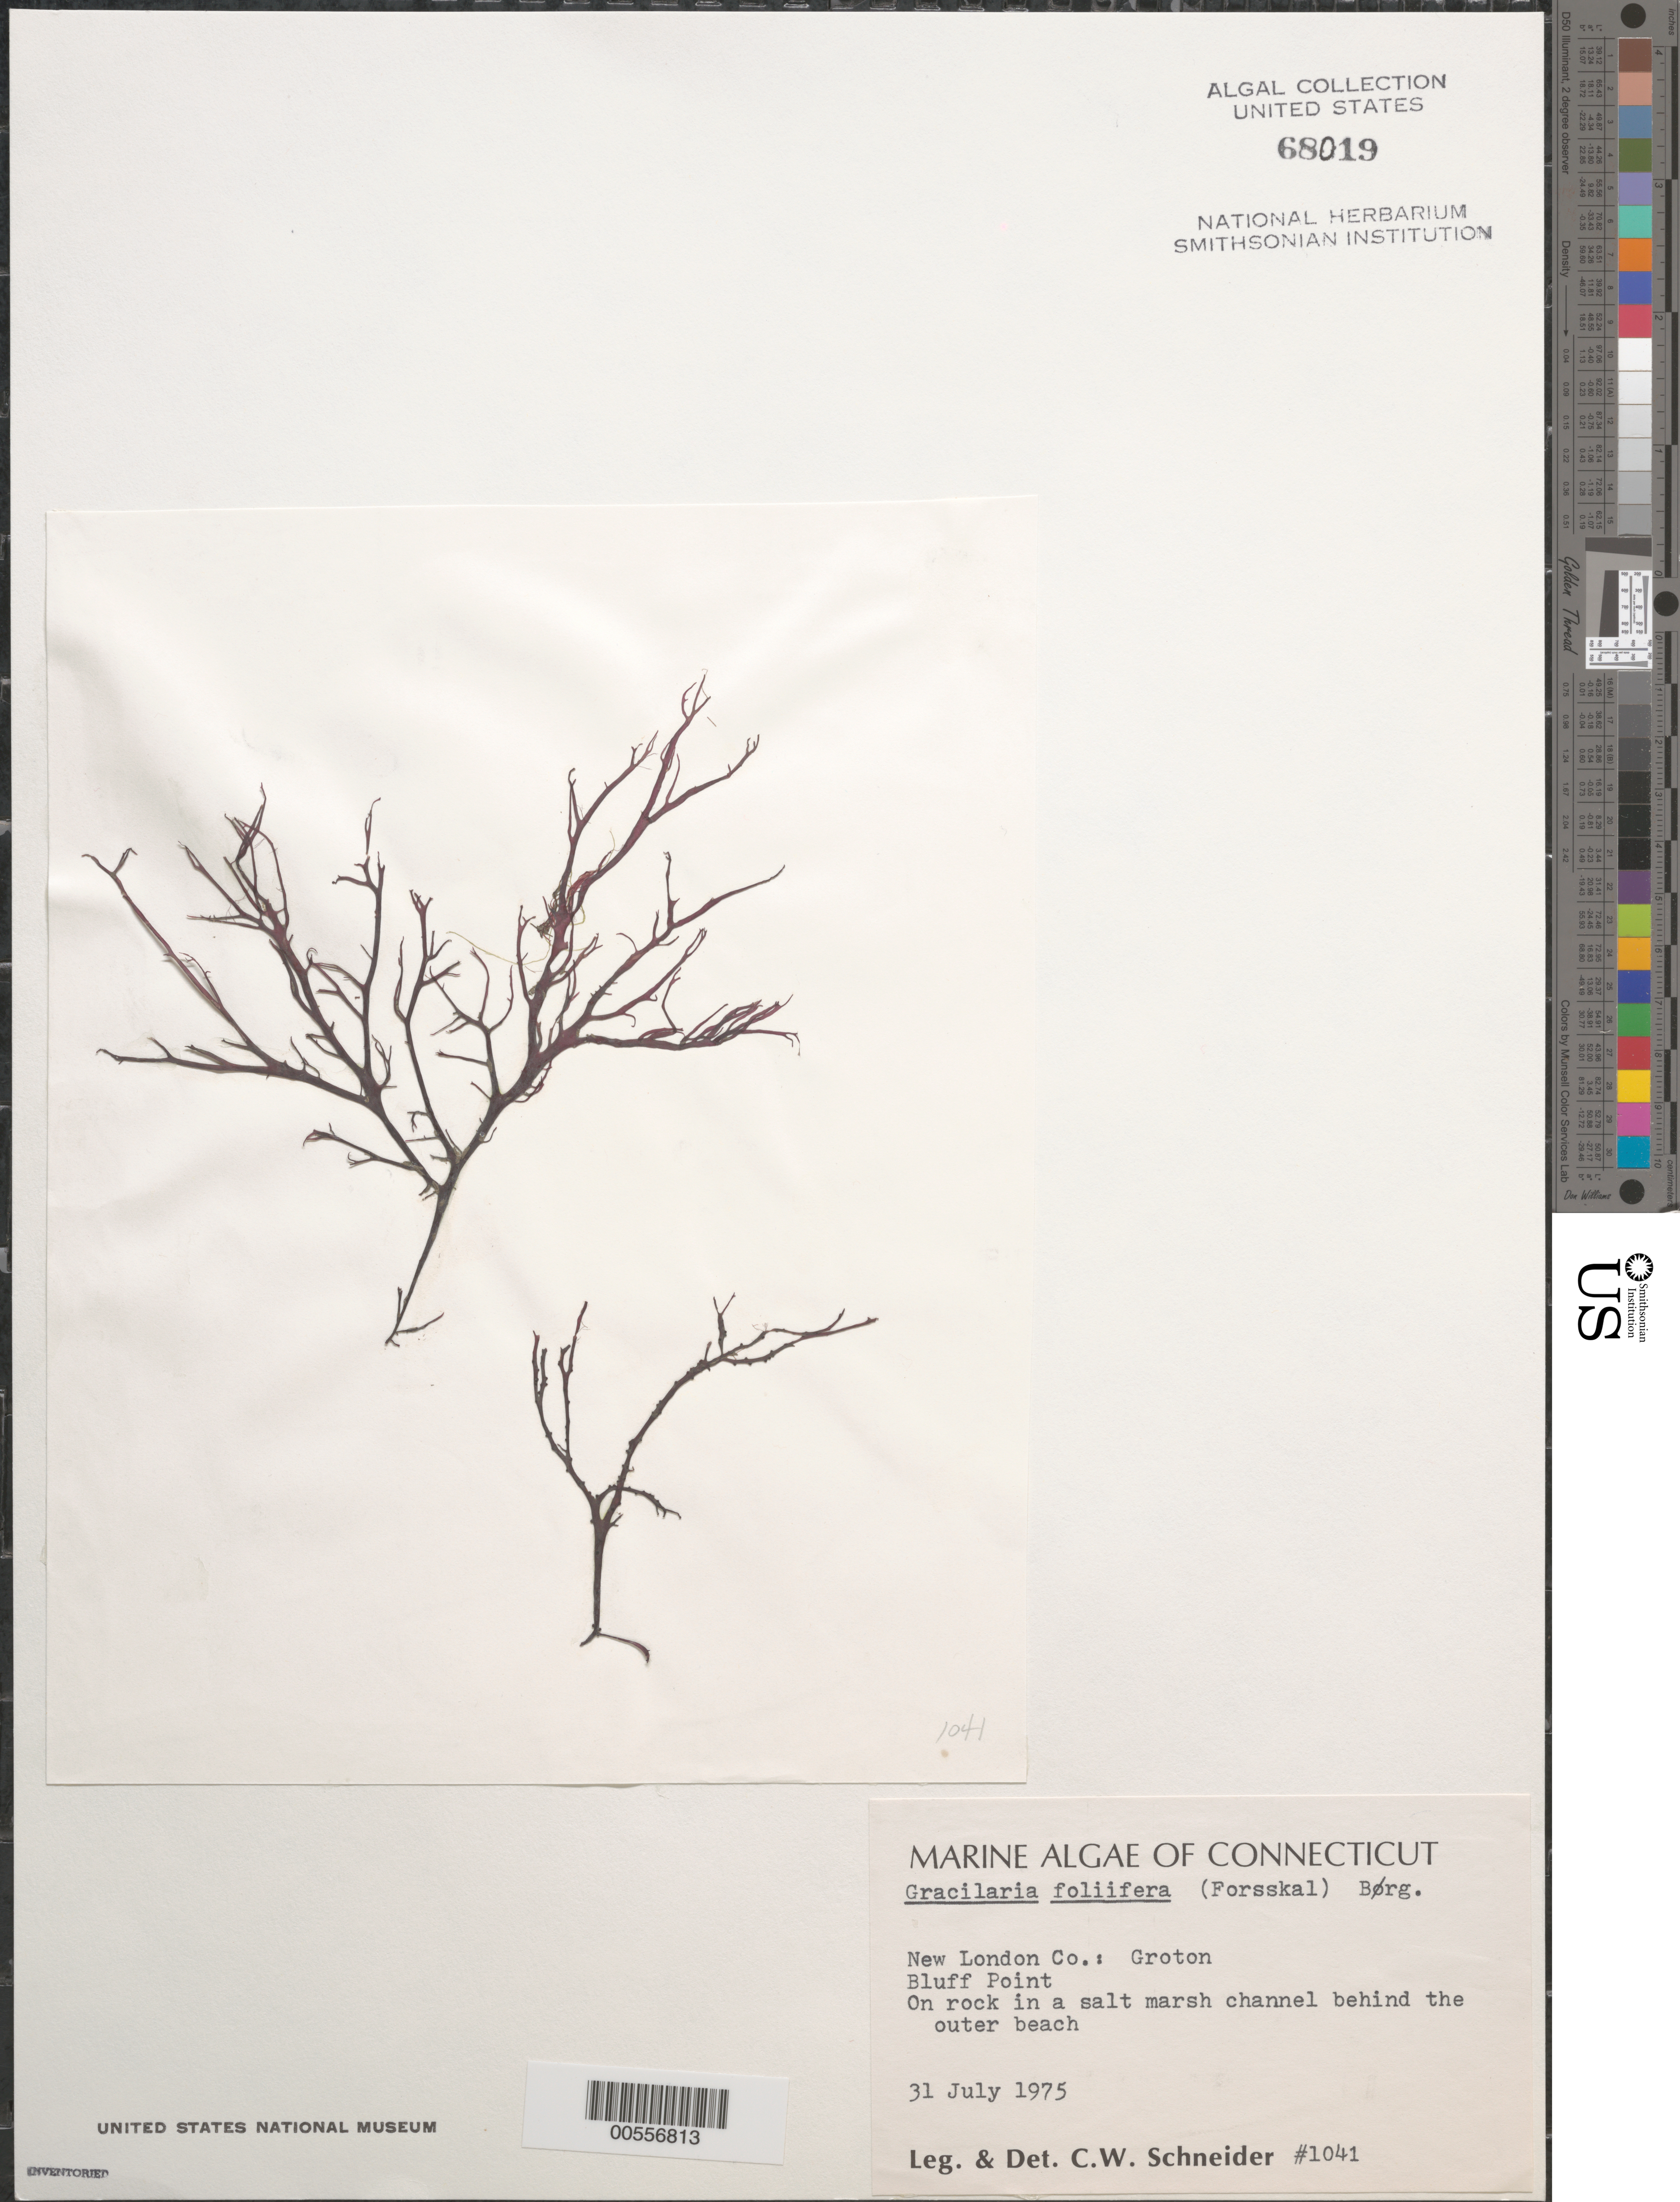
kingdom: Plantae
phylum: Rhodophyta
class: Florideophyceae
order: Gracilariales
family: Gracilariaceae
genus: Gracilaria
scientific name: Gracilaria foliifera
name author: (Forssk.) Børgesen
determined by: Schneider, C. W.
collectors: C. W. Schneider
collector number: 1041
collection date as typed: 31 Jul 1975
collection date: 1975-07-31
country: United States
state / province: Connecticut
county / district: New London County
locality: Bluff Point, Groton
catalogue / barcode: US 68019